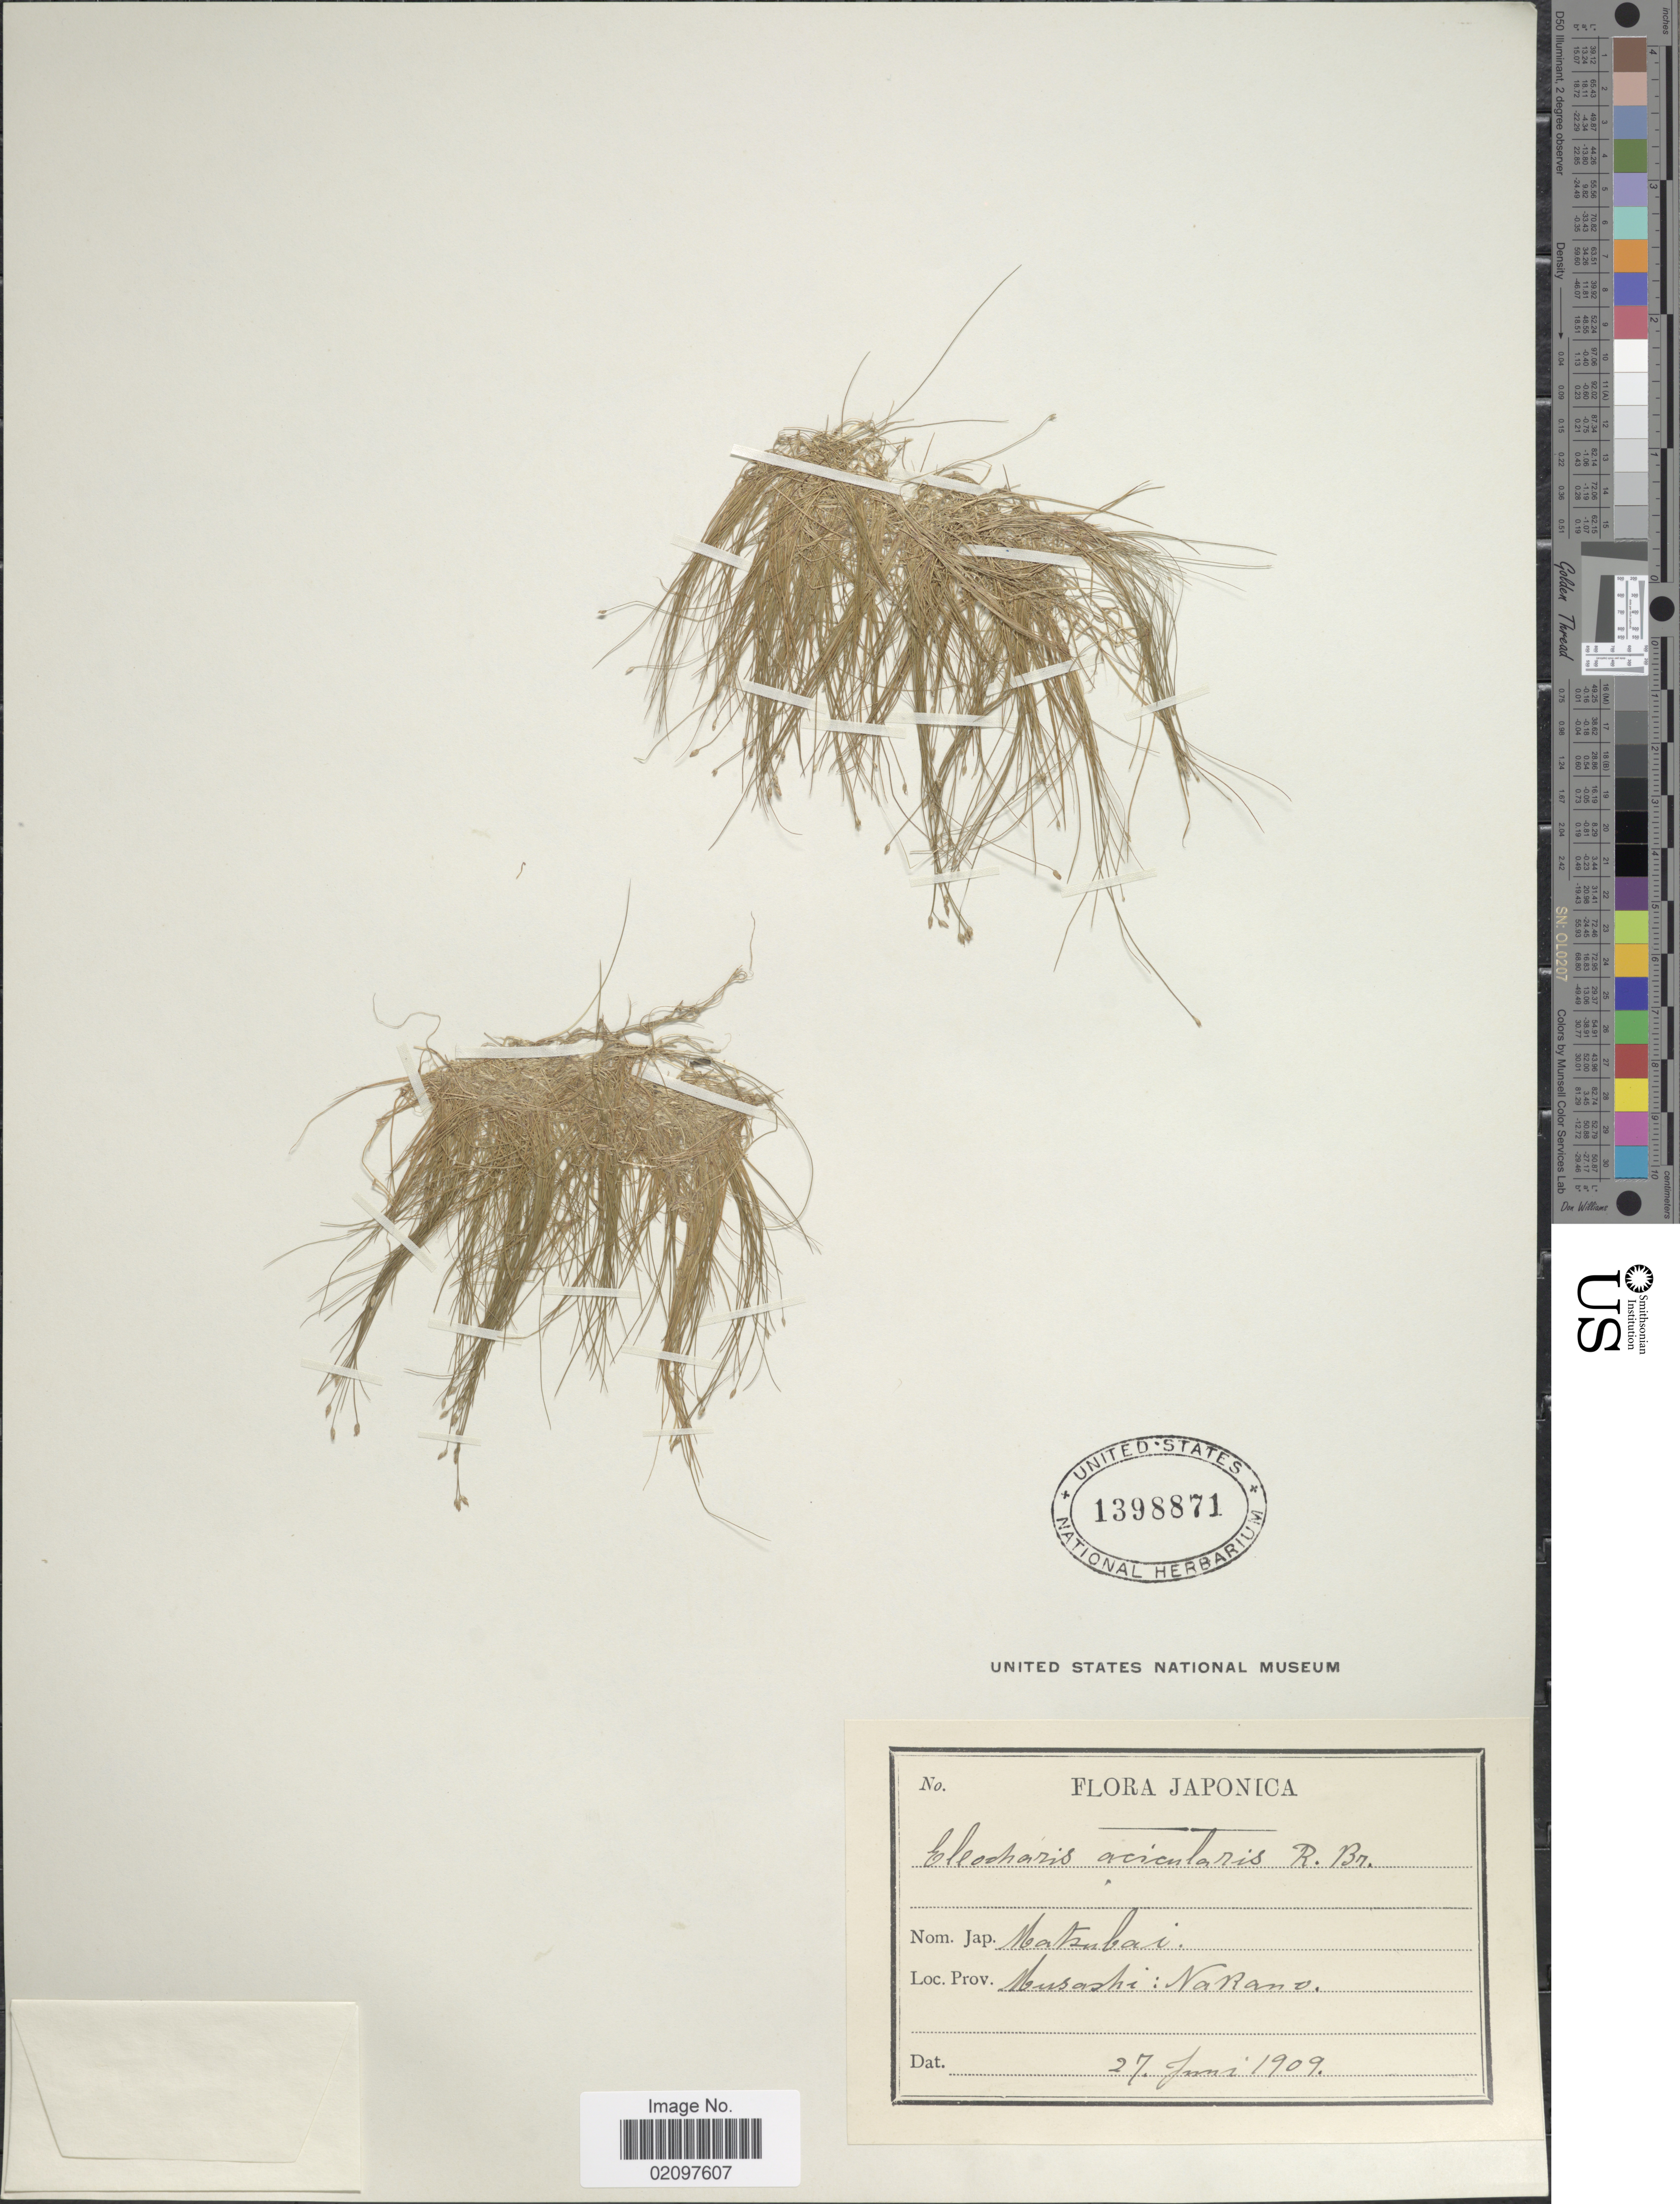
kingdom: Plantae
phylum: Tracheophyta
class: Liliopsida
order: Poales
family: Cyperaceae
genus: Eleocharis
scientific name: Eleocharis acicularis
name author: (L.) Roem. & Schult.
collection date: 1909-06-27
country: Japan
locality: Musashi: Nakano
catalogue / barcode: US 1398871